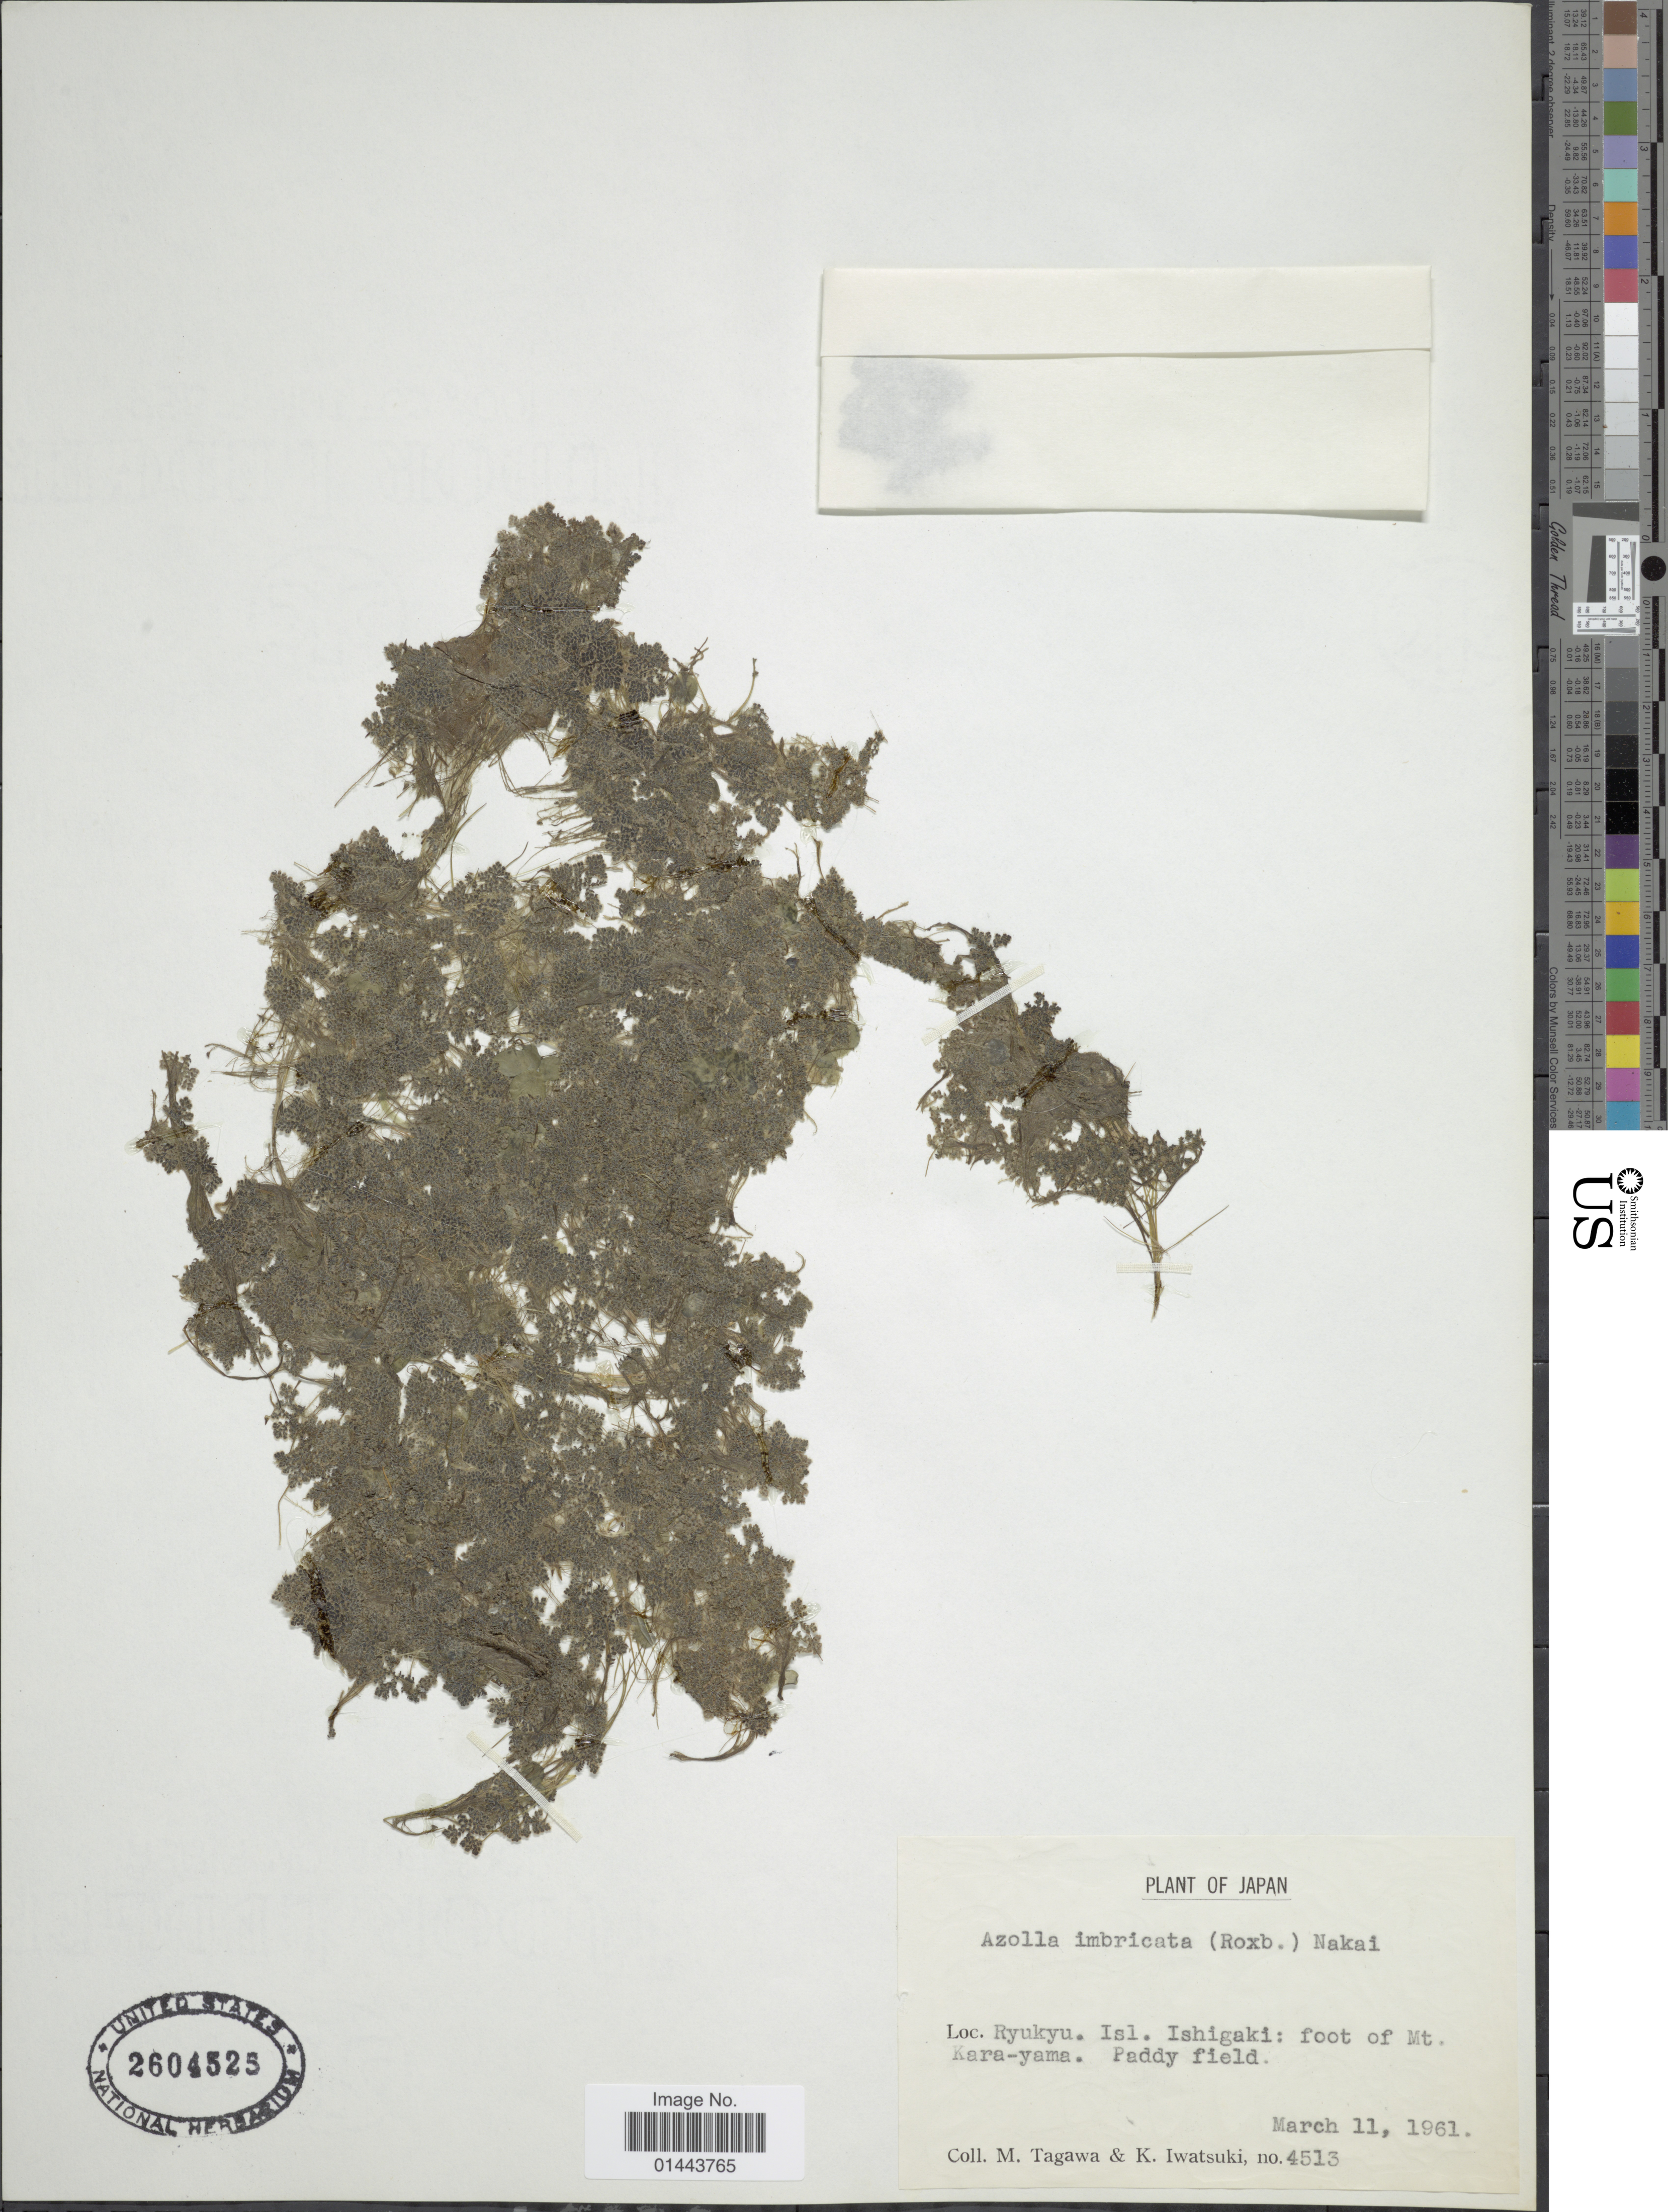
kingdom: Plantae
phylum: Tracheophyta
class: Polypodiopsida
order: Salviniales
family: Salviniaceae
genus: Azolla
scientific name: Azolla imbricata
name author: (Roxb.) Nakai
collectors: M. Tagawa & K. Iwatsuki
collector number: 4513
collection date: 1961-03-11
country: Japan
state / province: Okinawa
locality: Ryukyu, Isl. Ishigaki: foot of Mt. Kara-yama, paddy field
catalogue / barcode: US 2604525